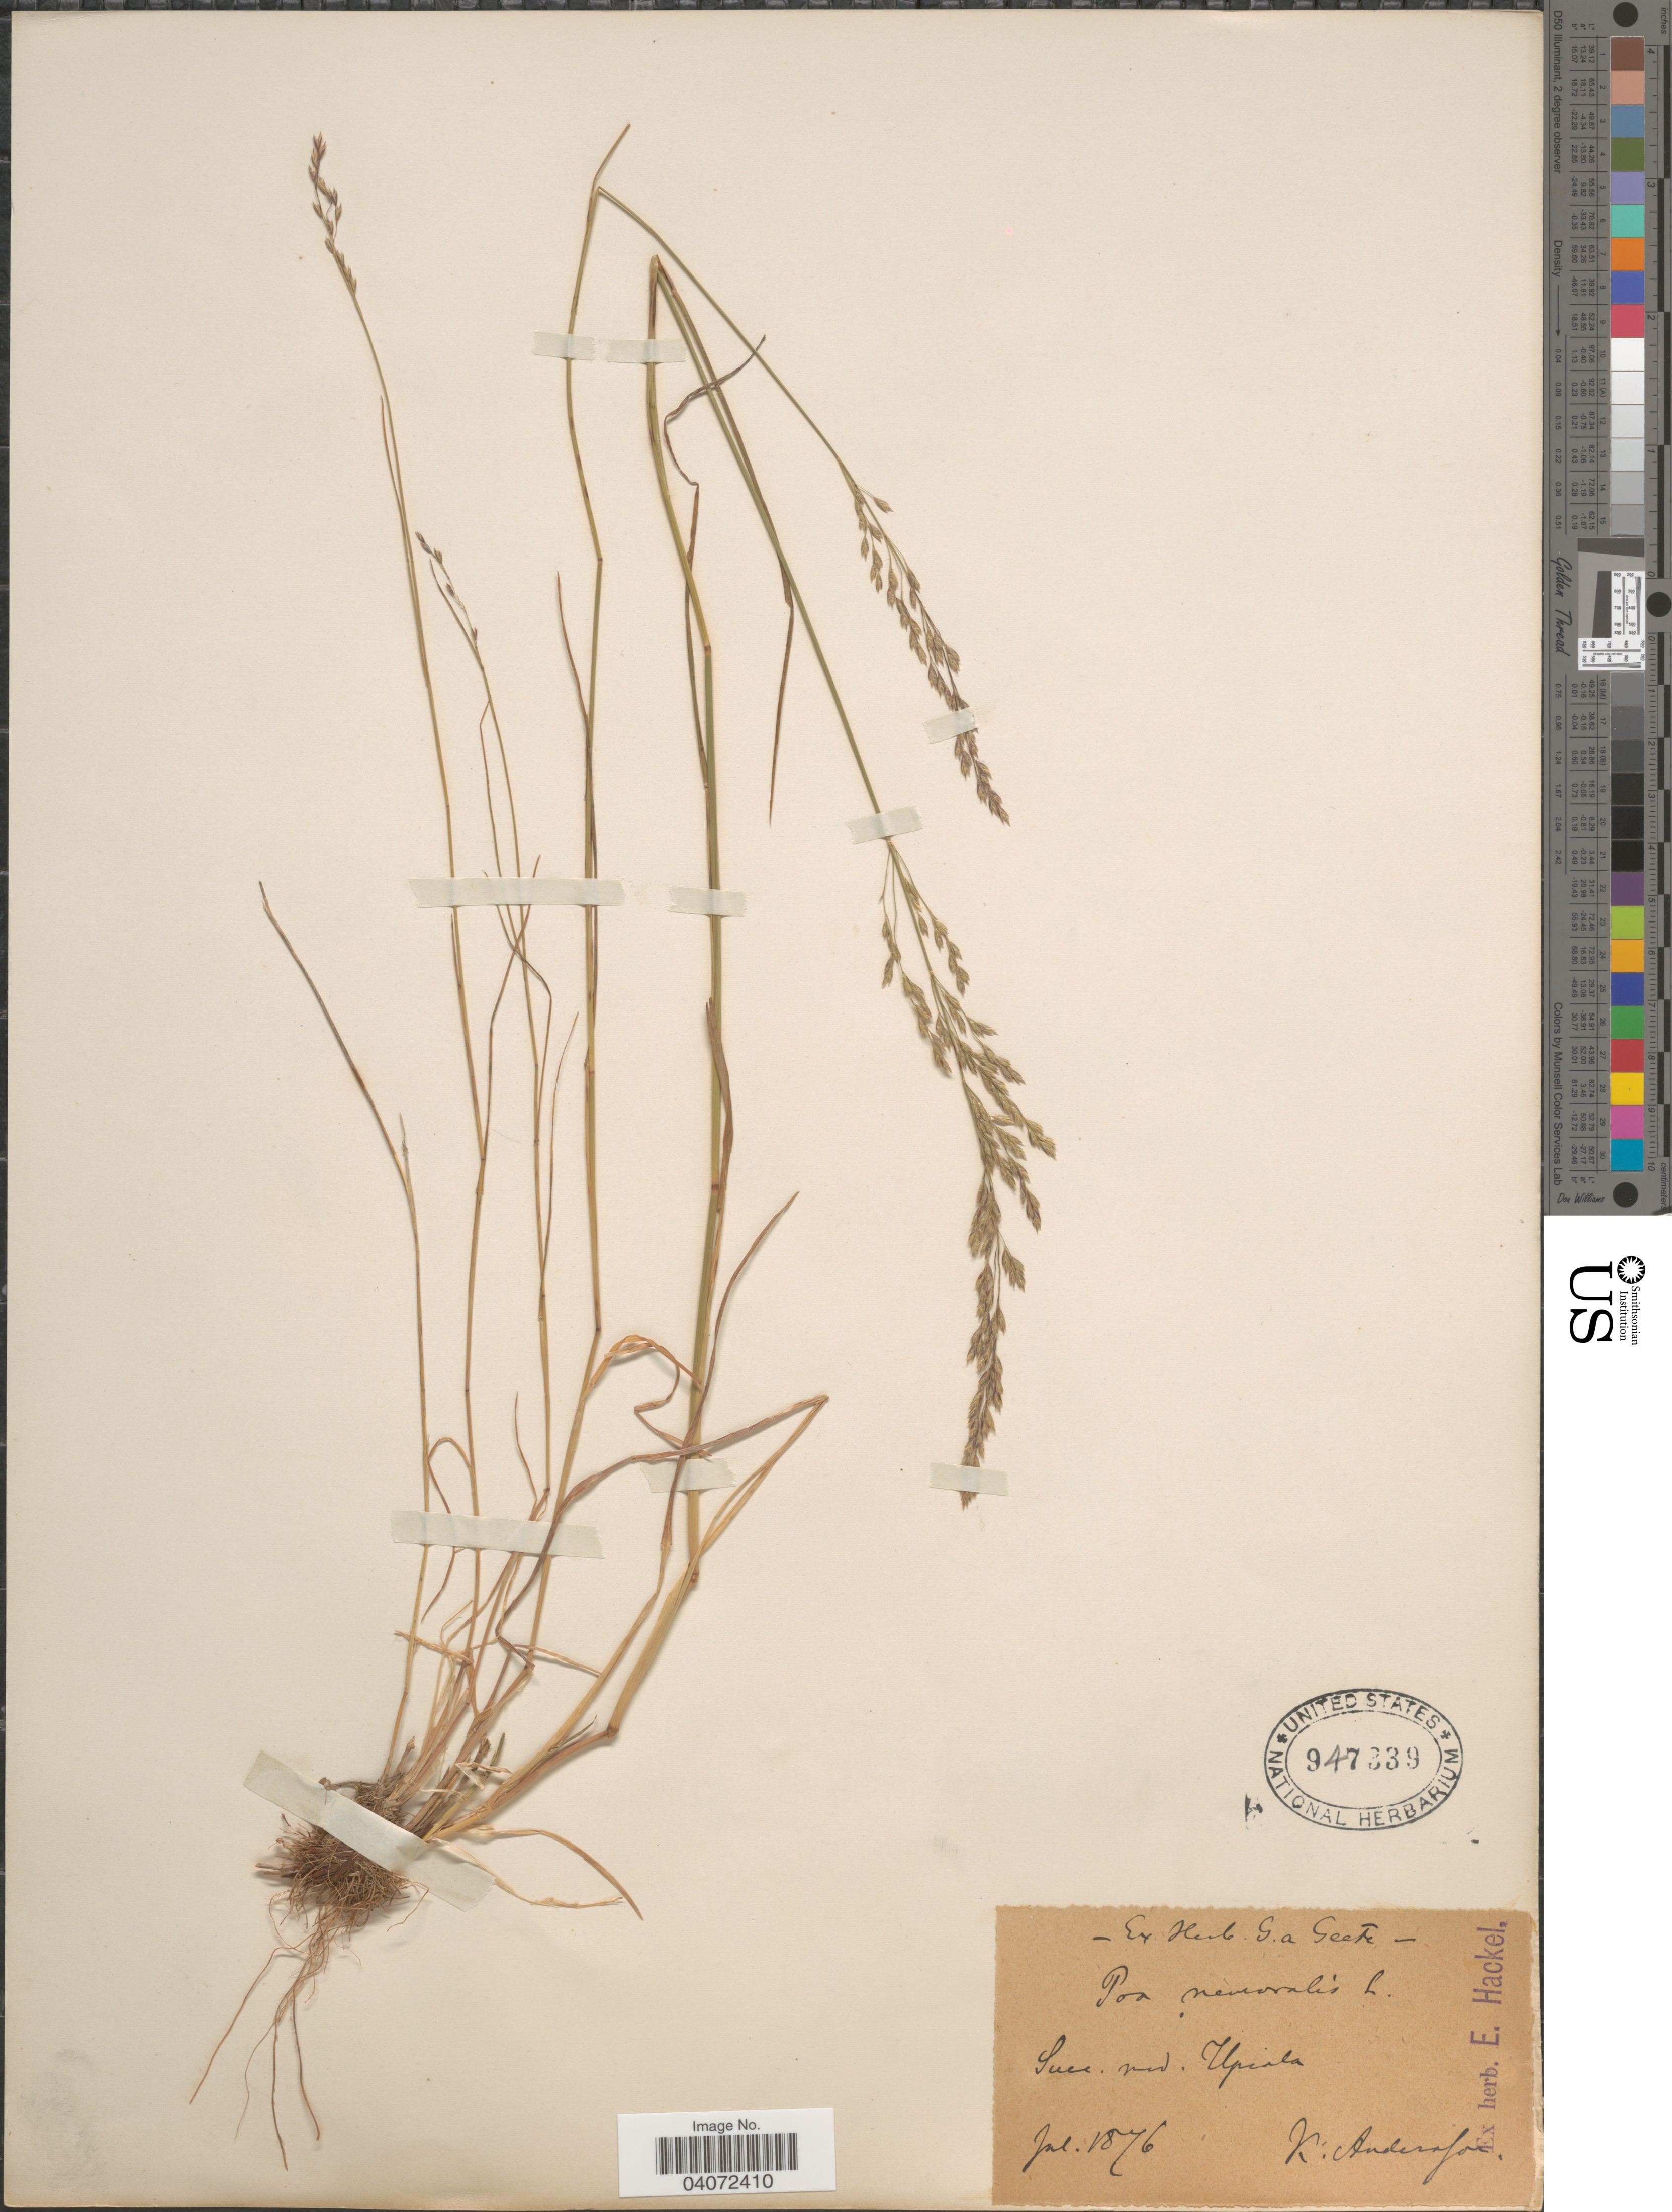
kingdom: Plantae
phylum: Tracheophyta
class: Liliopsida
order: Poales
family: Poaceae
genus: Poa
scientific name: Poa nemoralis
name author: L.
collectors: K. Andersson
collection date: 1876-07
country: Sweden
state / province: Uppsala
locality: Suec. med. Upsala.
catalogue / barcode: US 947339